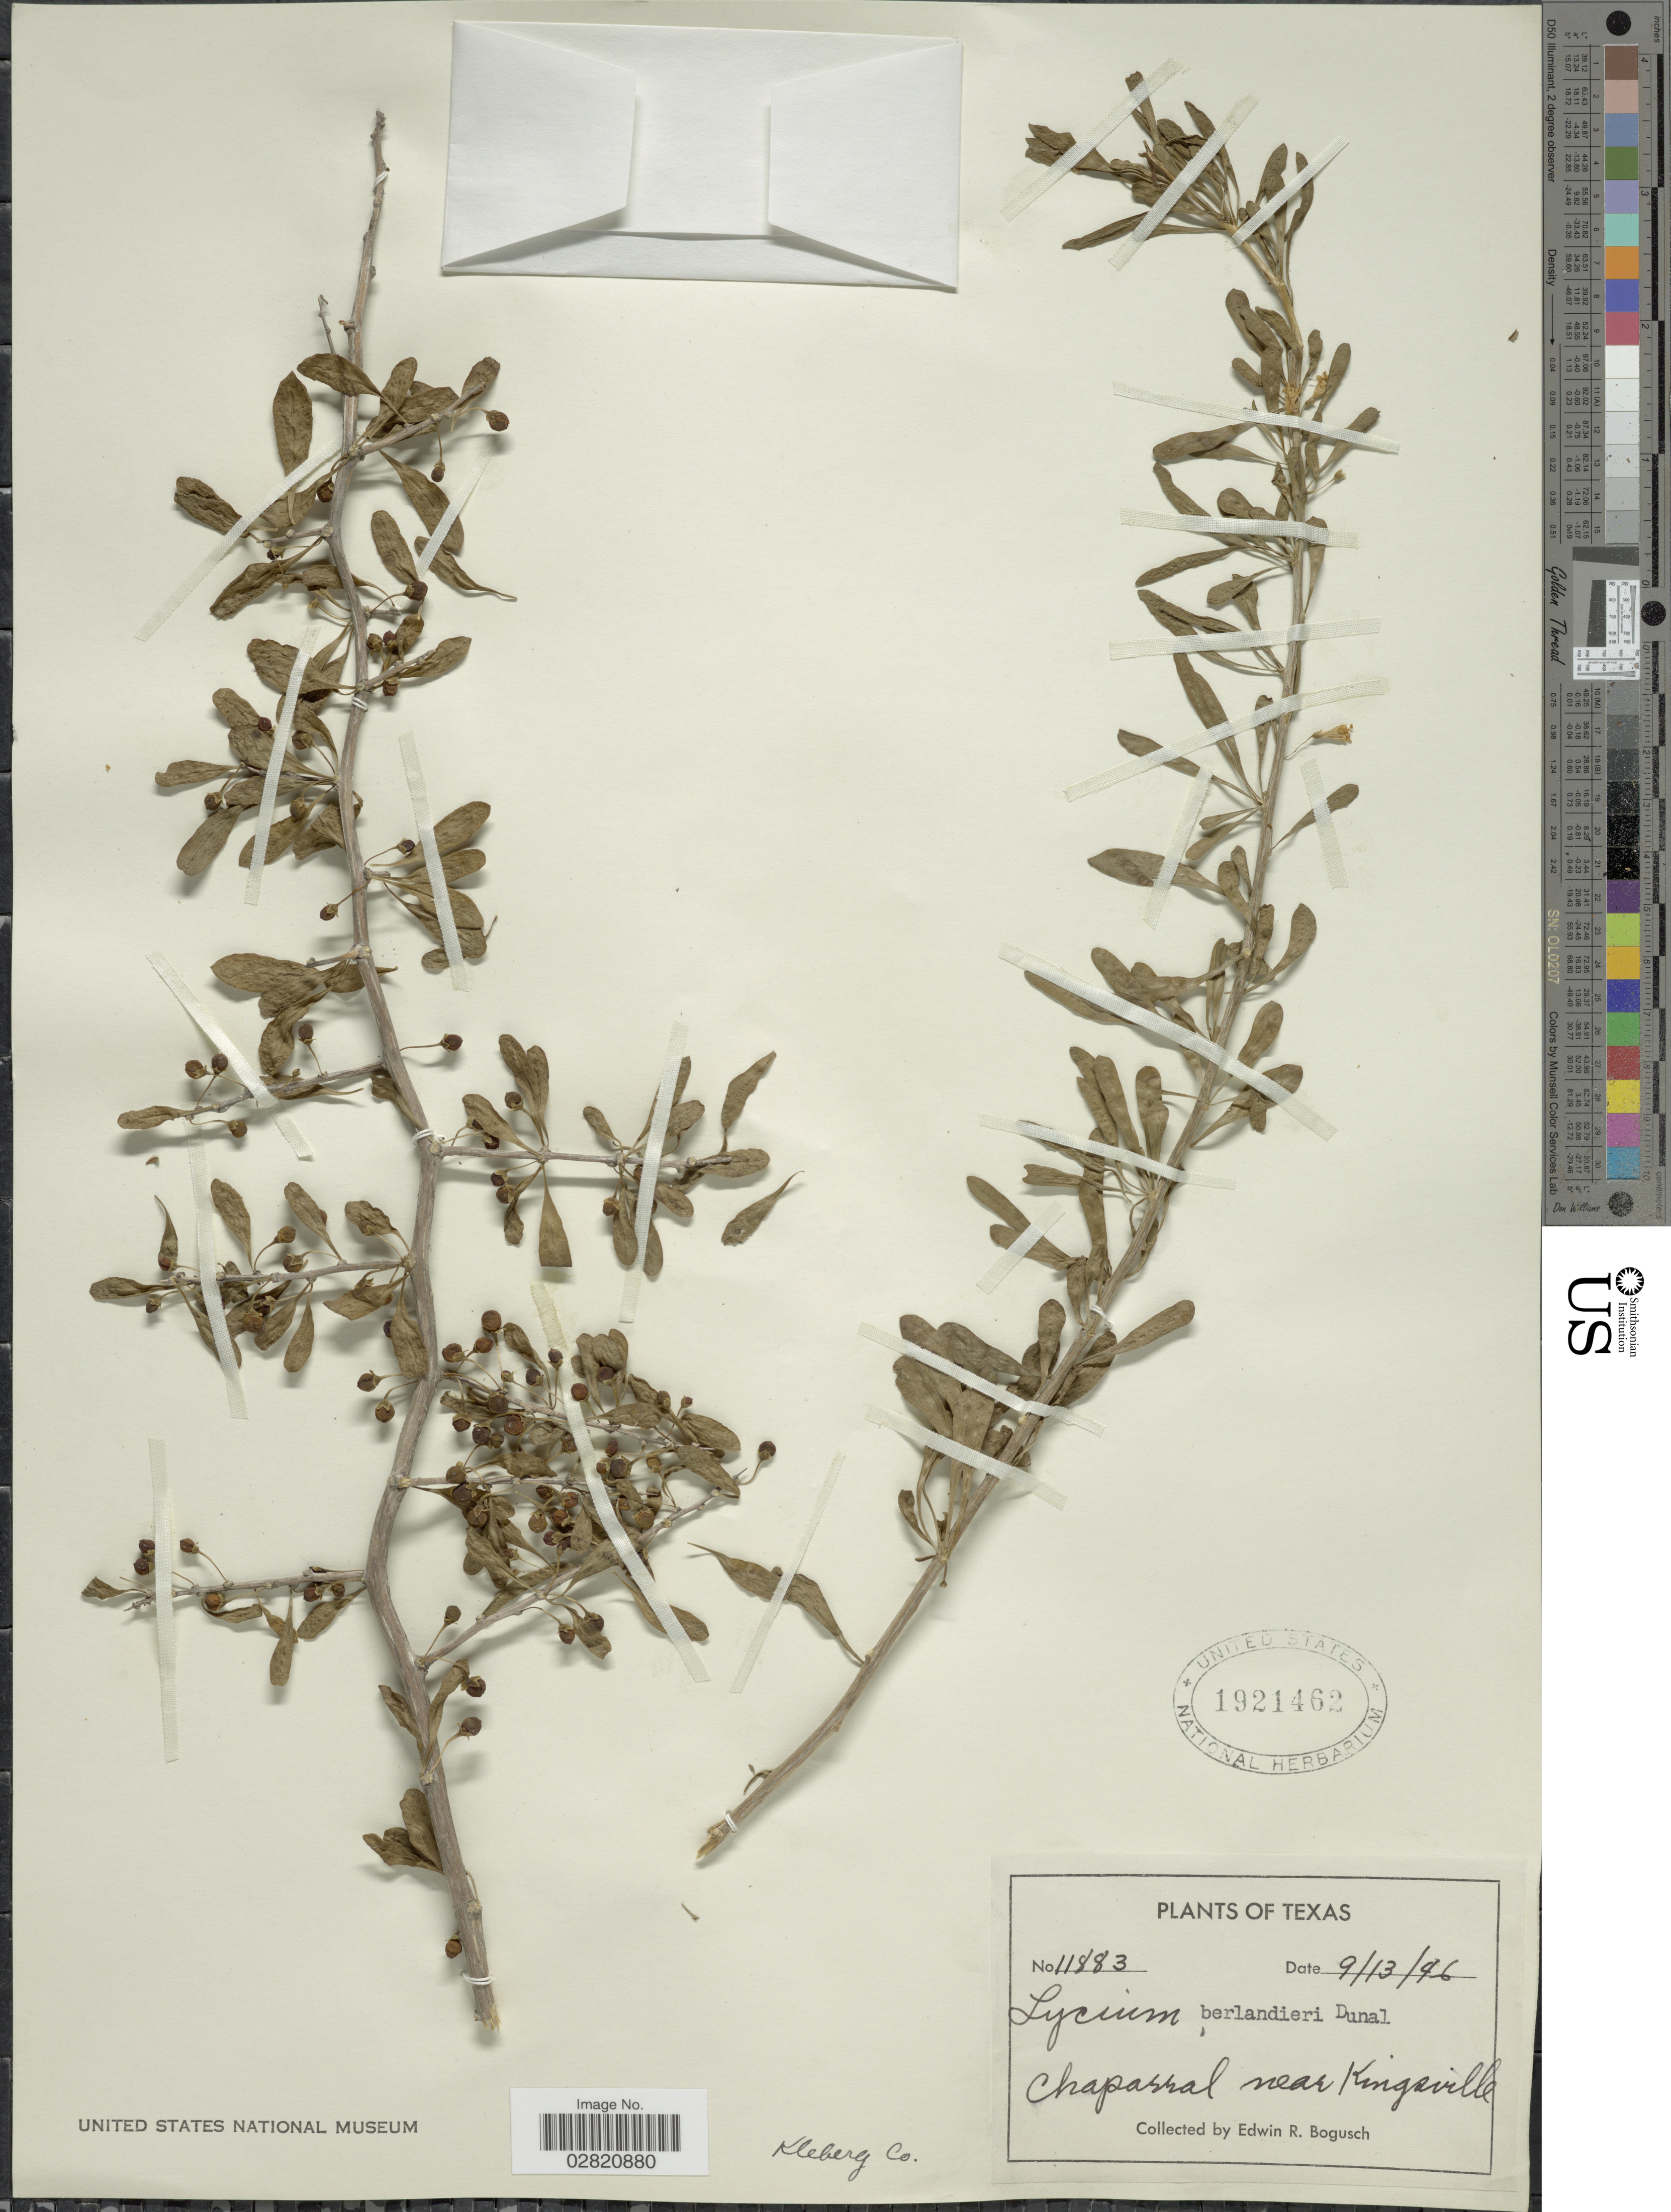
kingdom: Plantae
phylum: Tracheophyta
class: Magnoliopsida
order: Solanales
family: Solanaceae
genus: Lycium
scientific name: Lycium berlandieri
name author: Dunal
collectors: E. Bogusch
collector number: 11883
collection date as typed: Transcribed d/m/y: 13/9/46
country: United States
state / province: Texas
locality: Chaparral near Kingsville. Kleberg Co.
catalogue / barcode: US 1921462